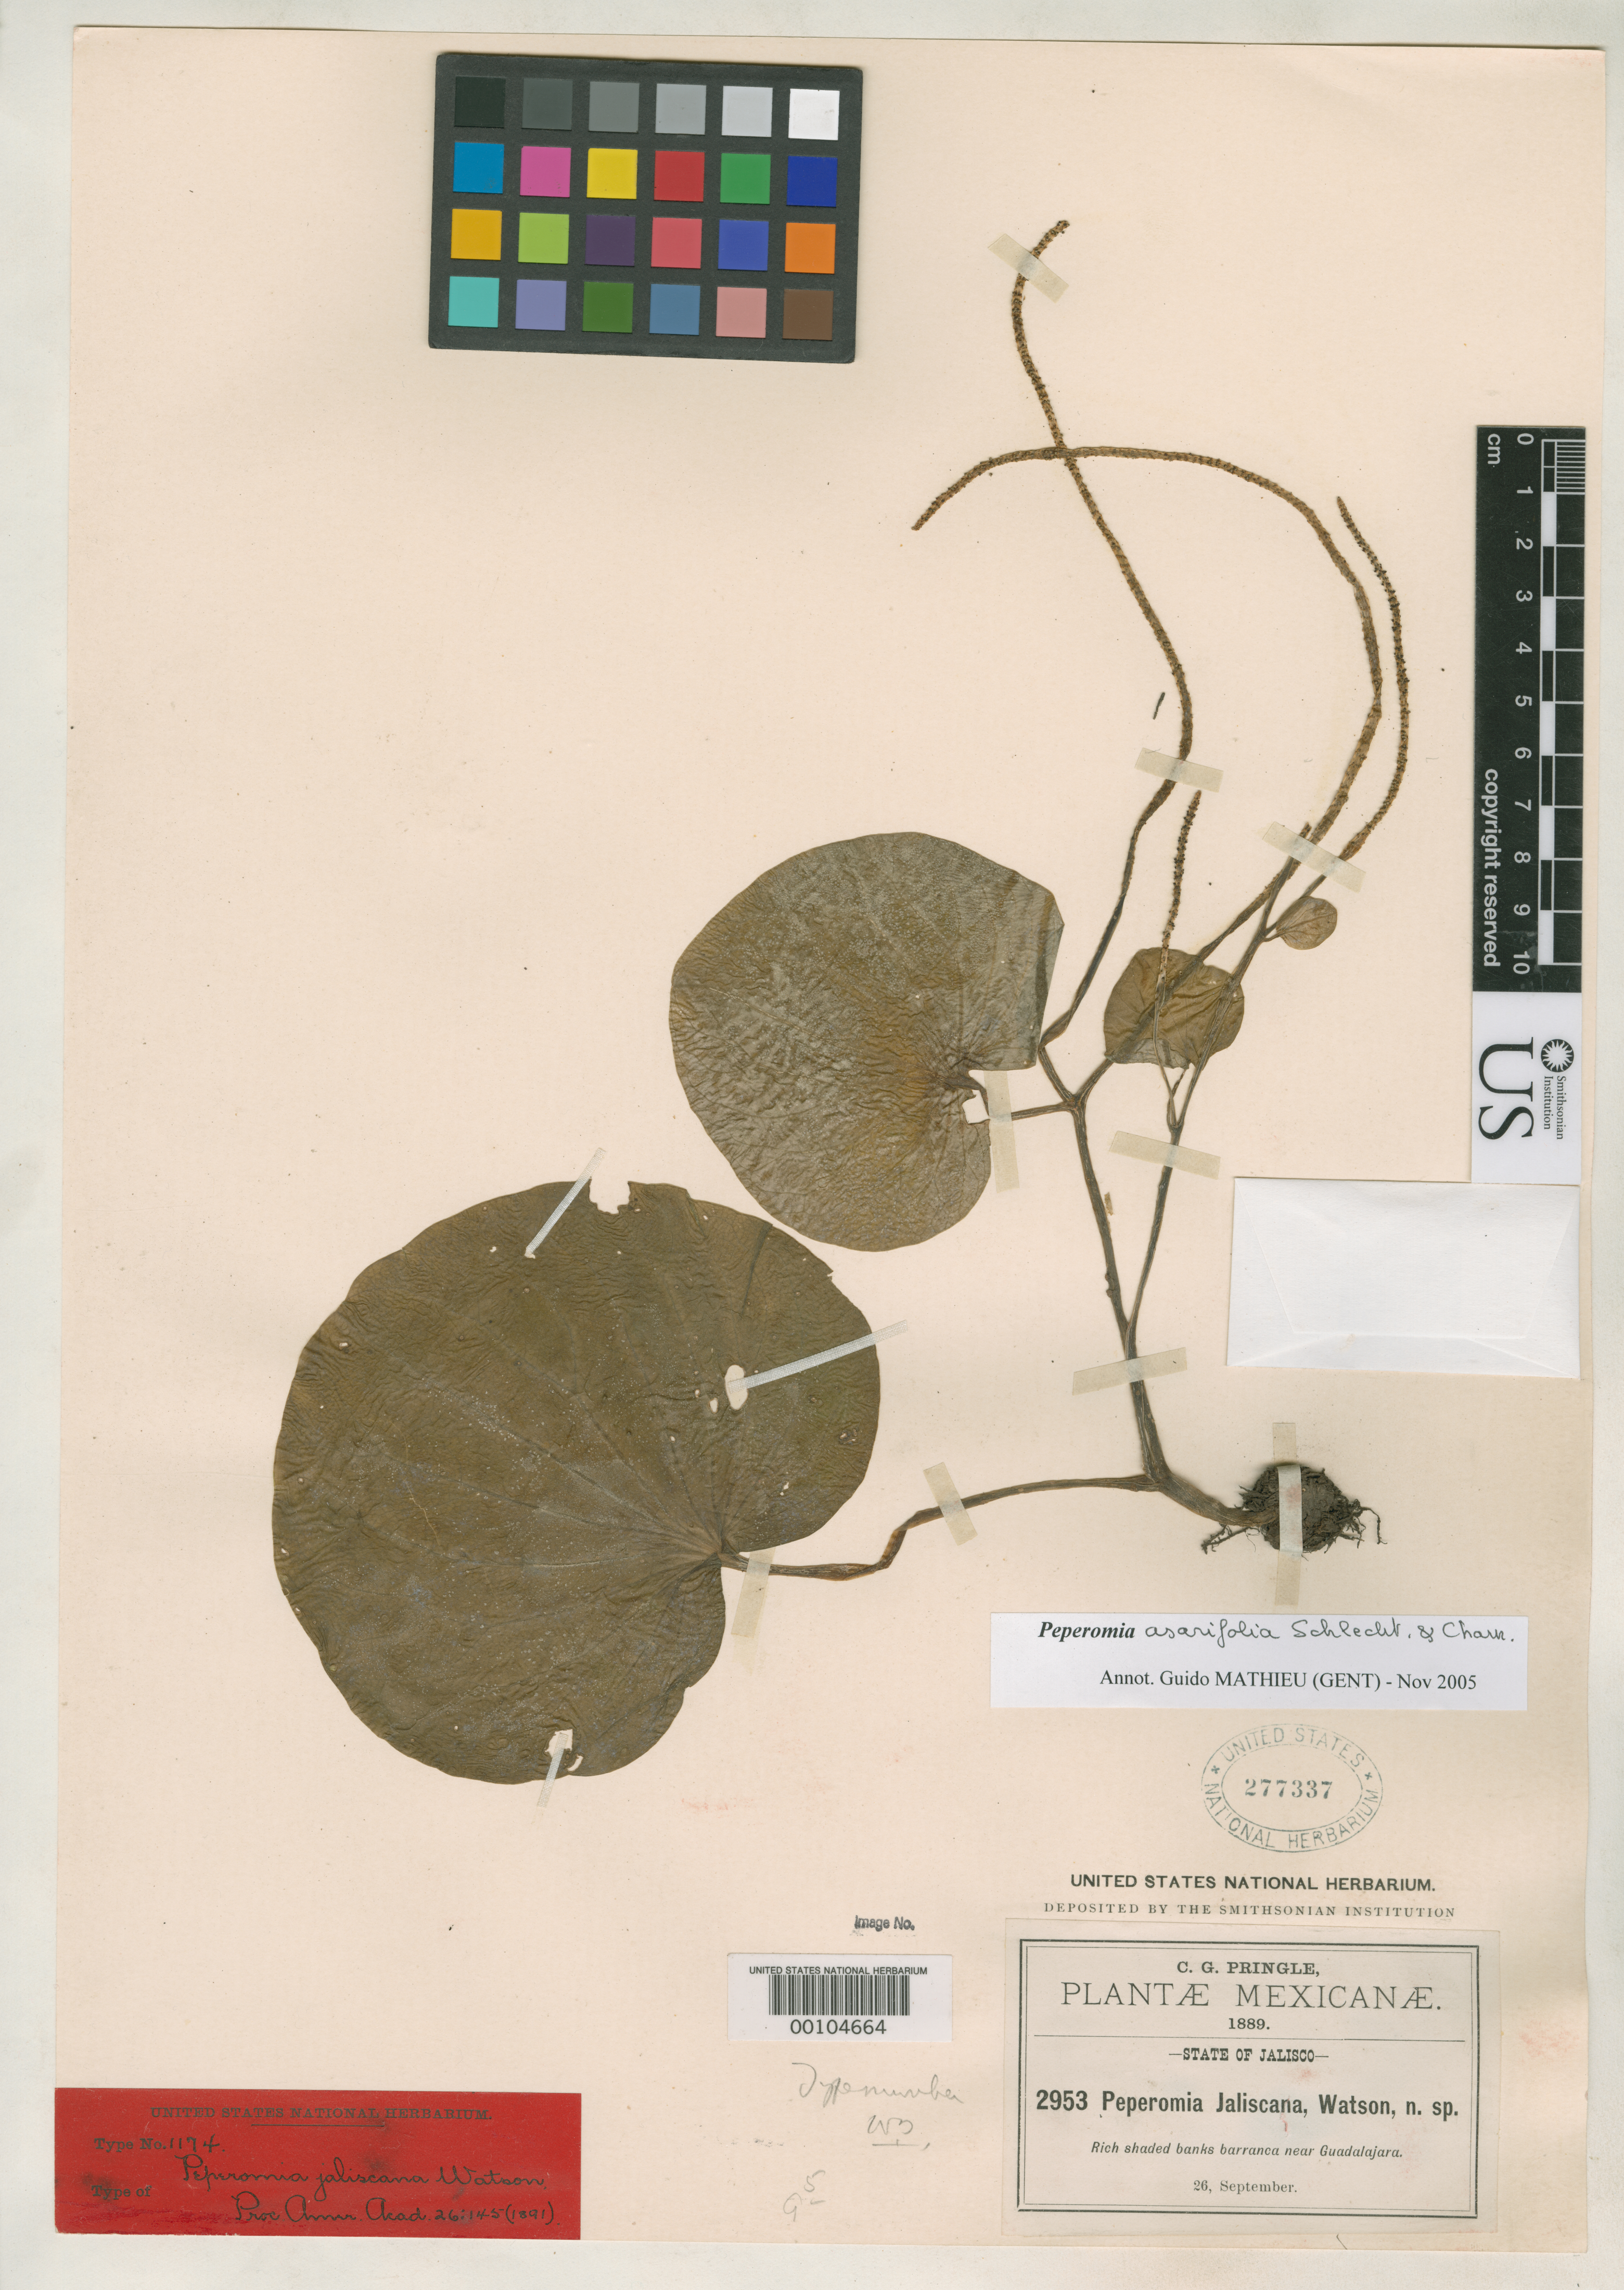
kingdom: Plantae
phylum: Tracheophyta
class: Magnoliopsida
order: Piperales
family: Piperaceae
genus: Peperomia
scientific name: Peperomia jaliscana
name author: S. Watson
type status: Isotype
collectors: C. G. Pringle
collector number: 2953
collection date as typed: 26 Sep 1889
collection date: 1889-09-26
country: Mexico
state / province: Jalisco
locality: Near Guadalajara.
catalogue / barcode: US 277337